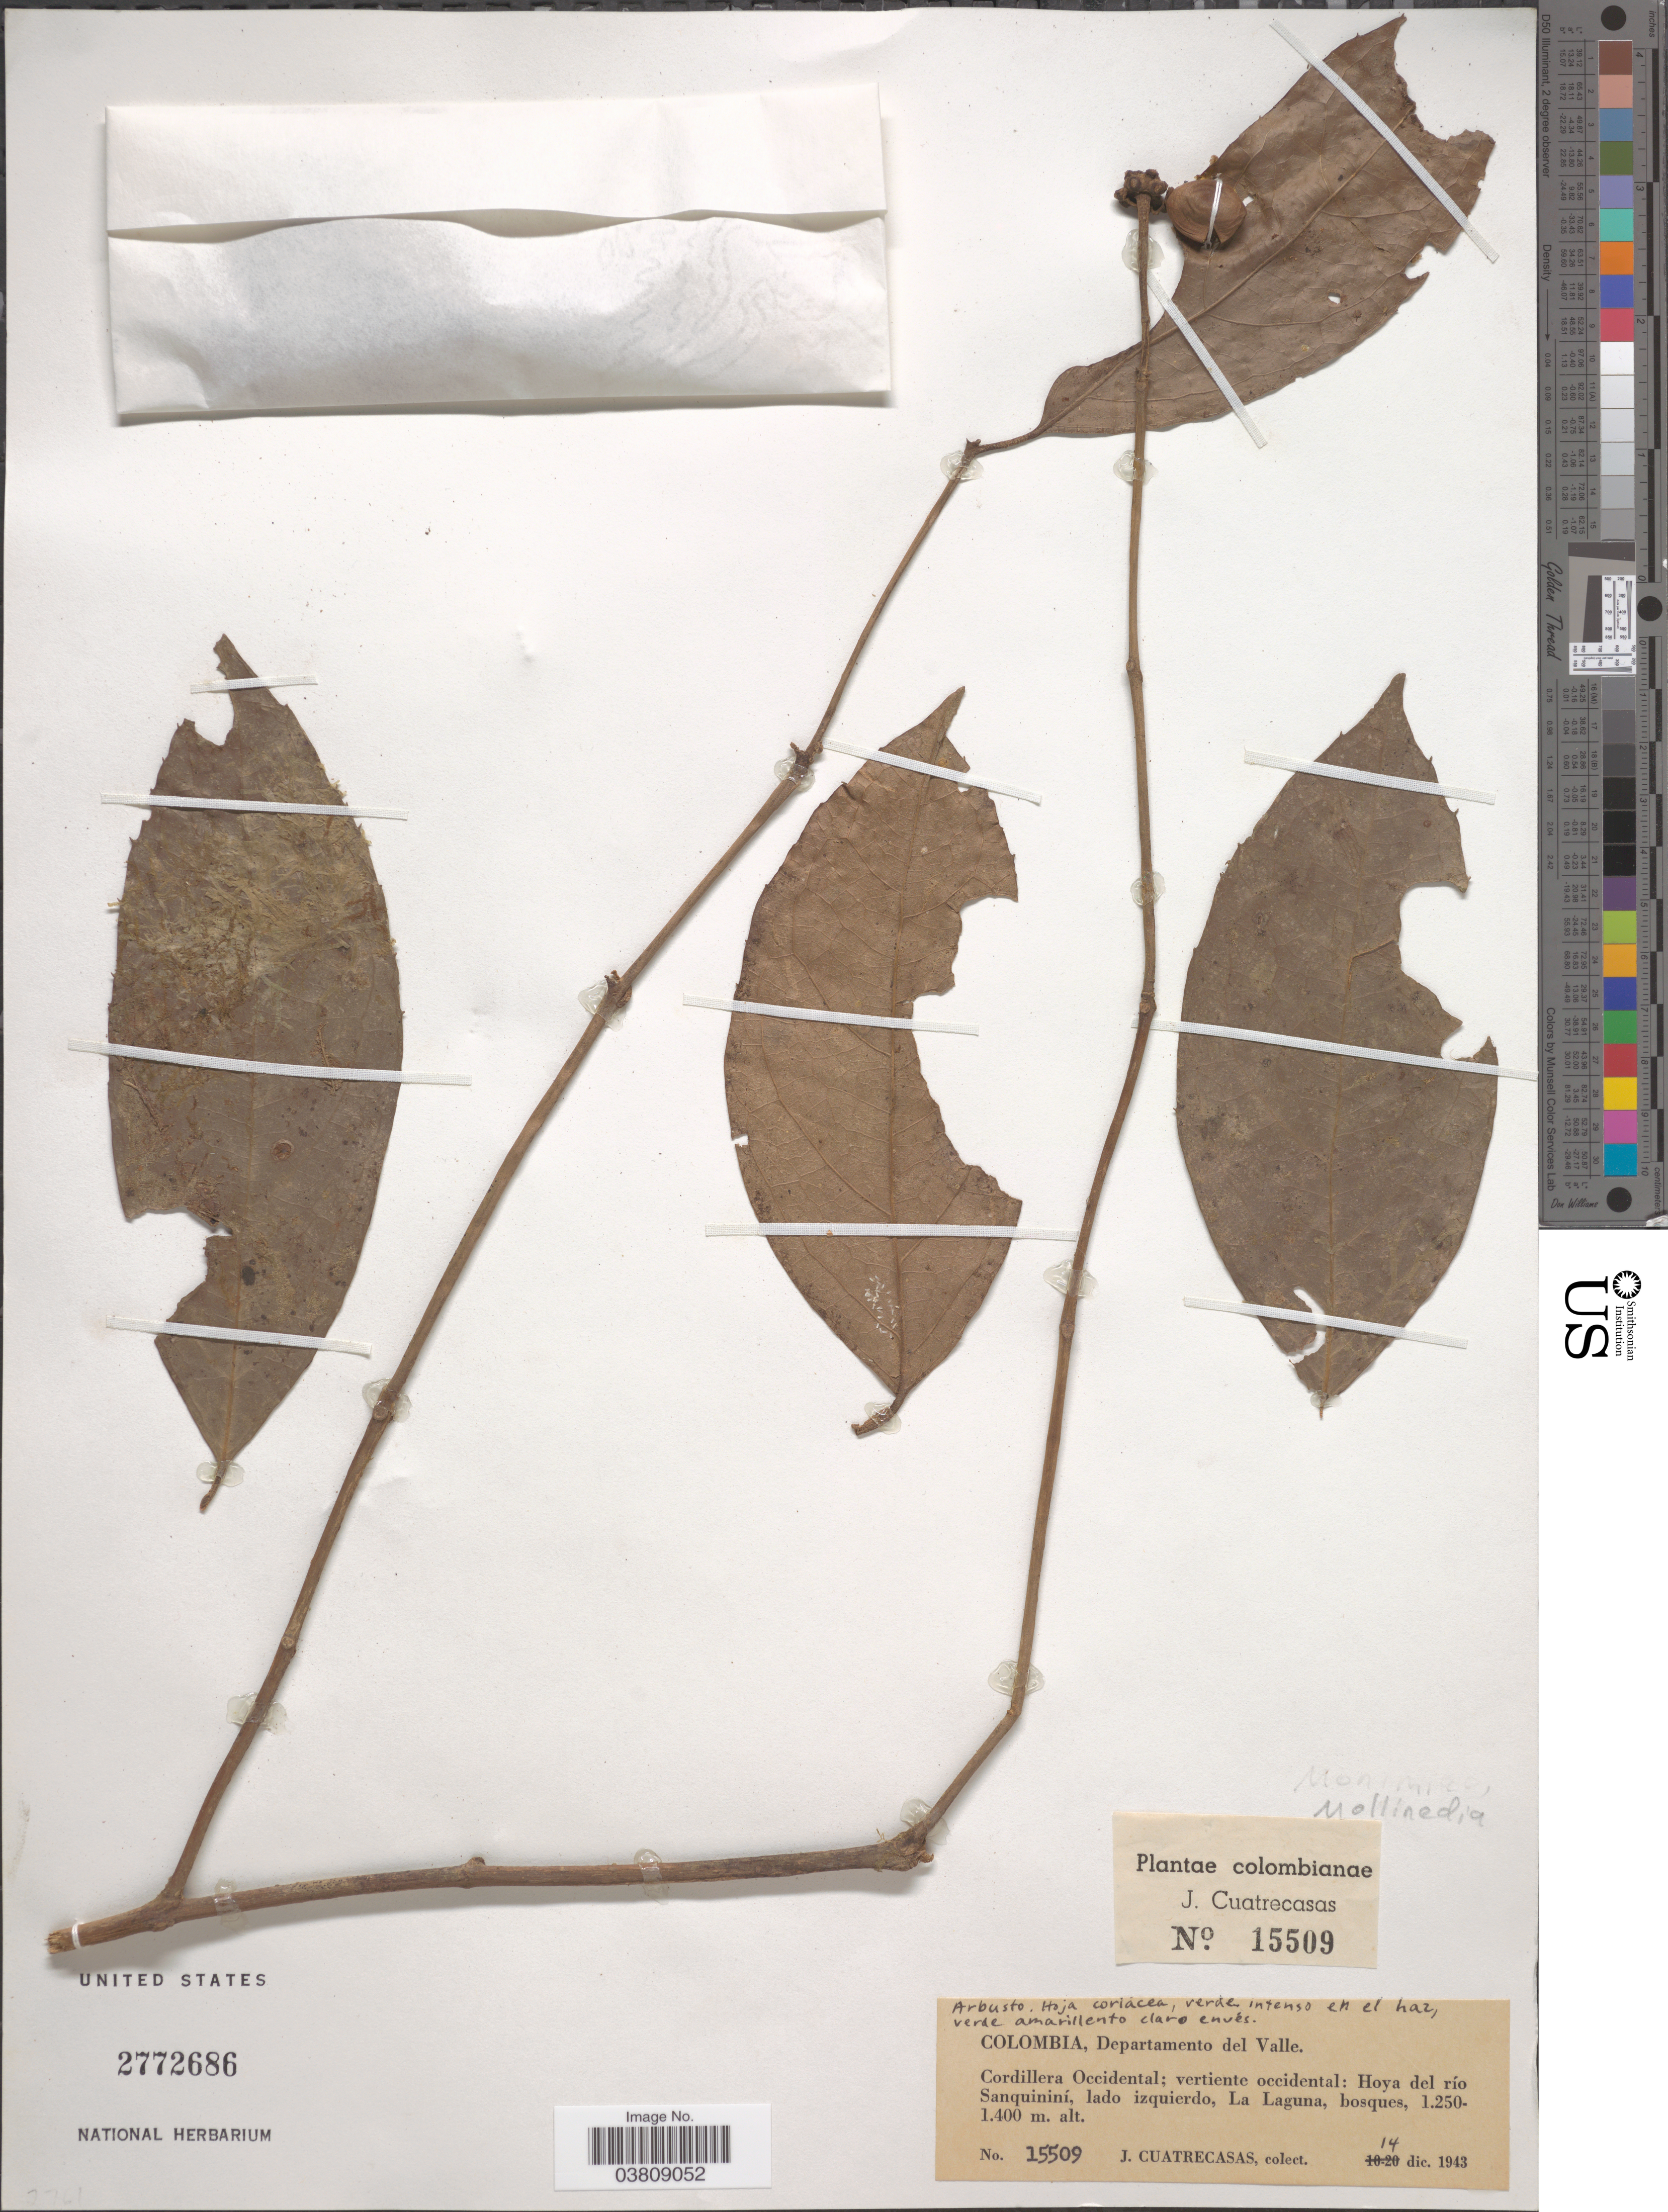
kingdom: Plantae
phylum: Tracheophyta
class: Magnoliopsida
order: Laurales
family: Monimiaceae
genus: Mollinedia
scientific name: Mollinedia sp.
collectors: J. Cuatrecasas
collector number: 15509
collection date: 1943-12-14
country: Colombia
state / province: Valle del Cauca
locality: Departamento del Valle. Cordillera Occidental: vertiente occidental: Hoya del río Sanquininí, lado izquierdo, La Laguna, bosques.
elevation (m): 1250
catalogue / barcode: US 2772686